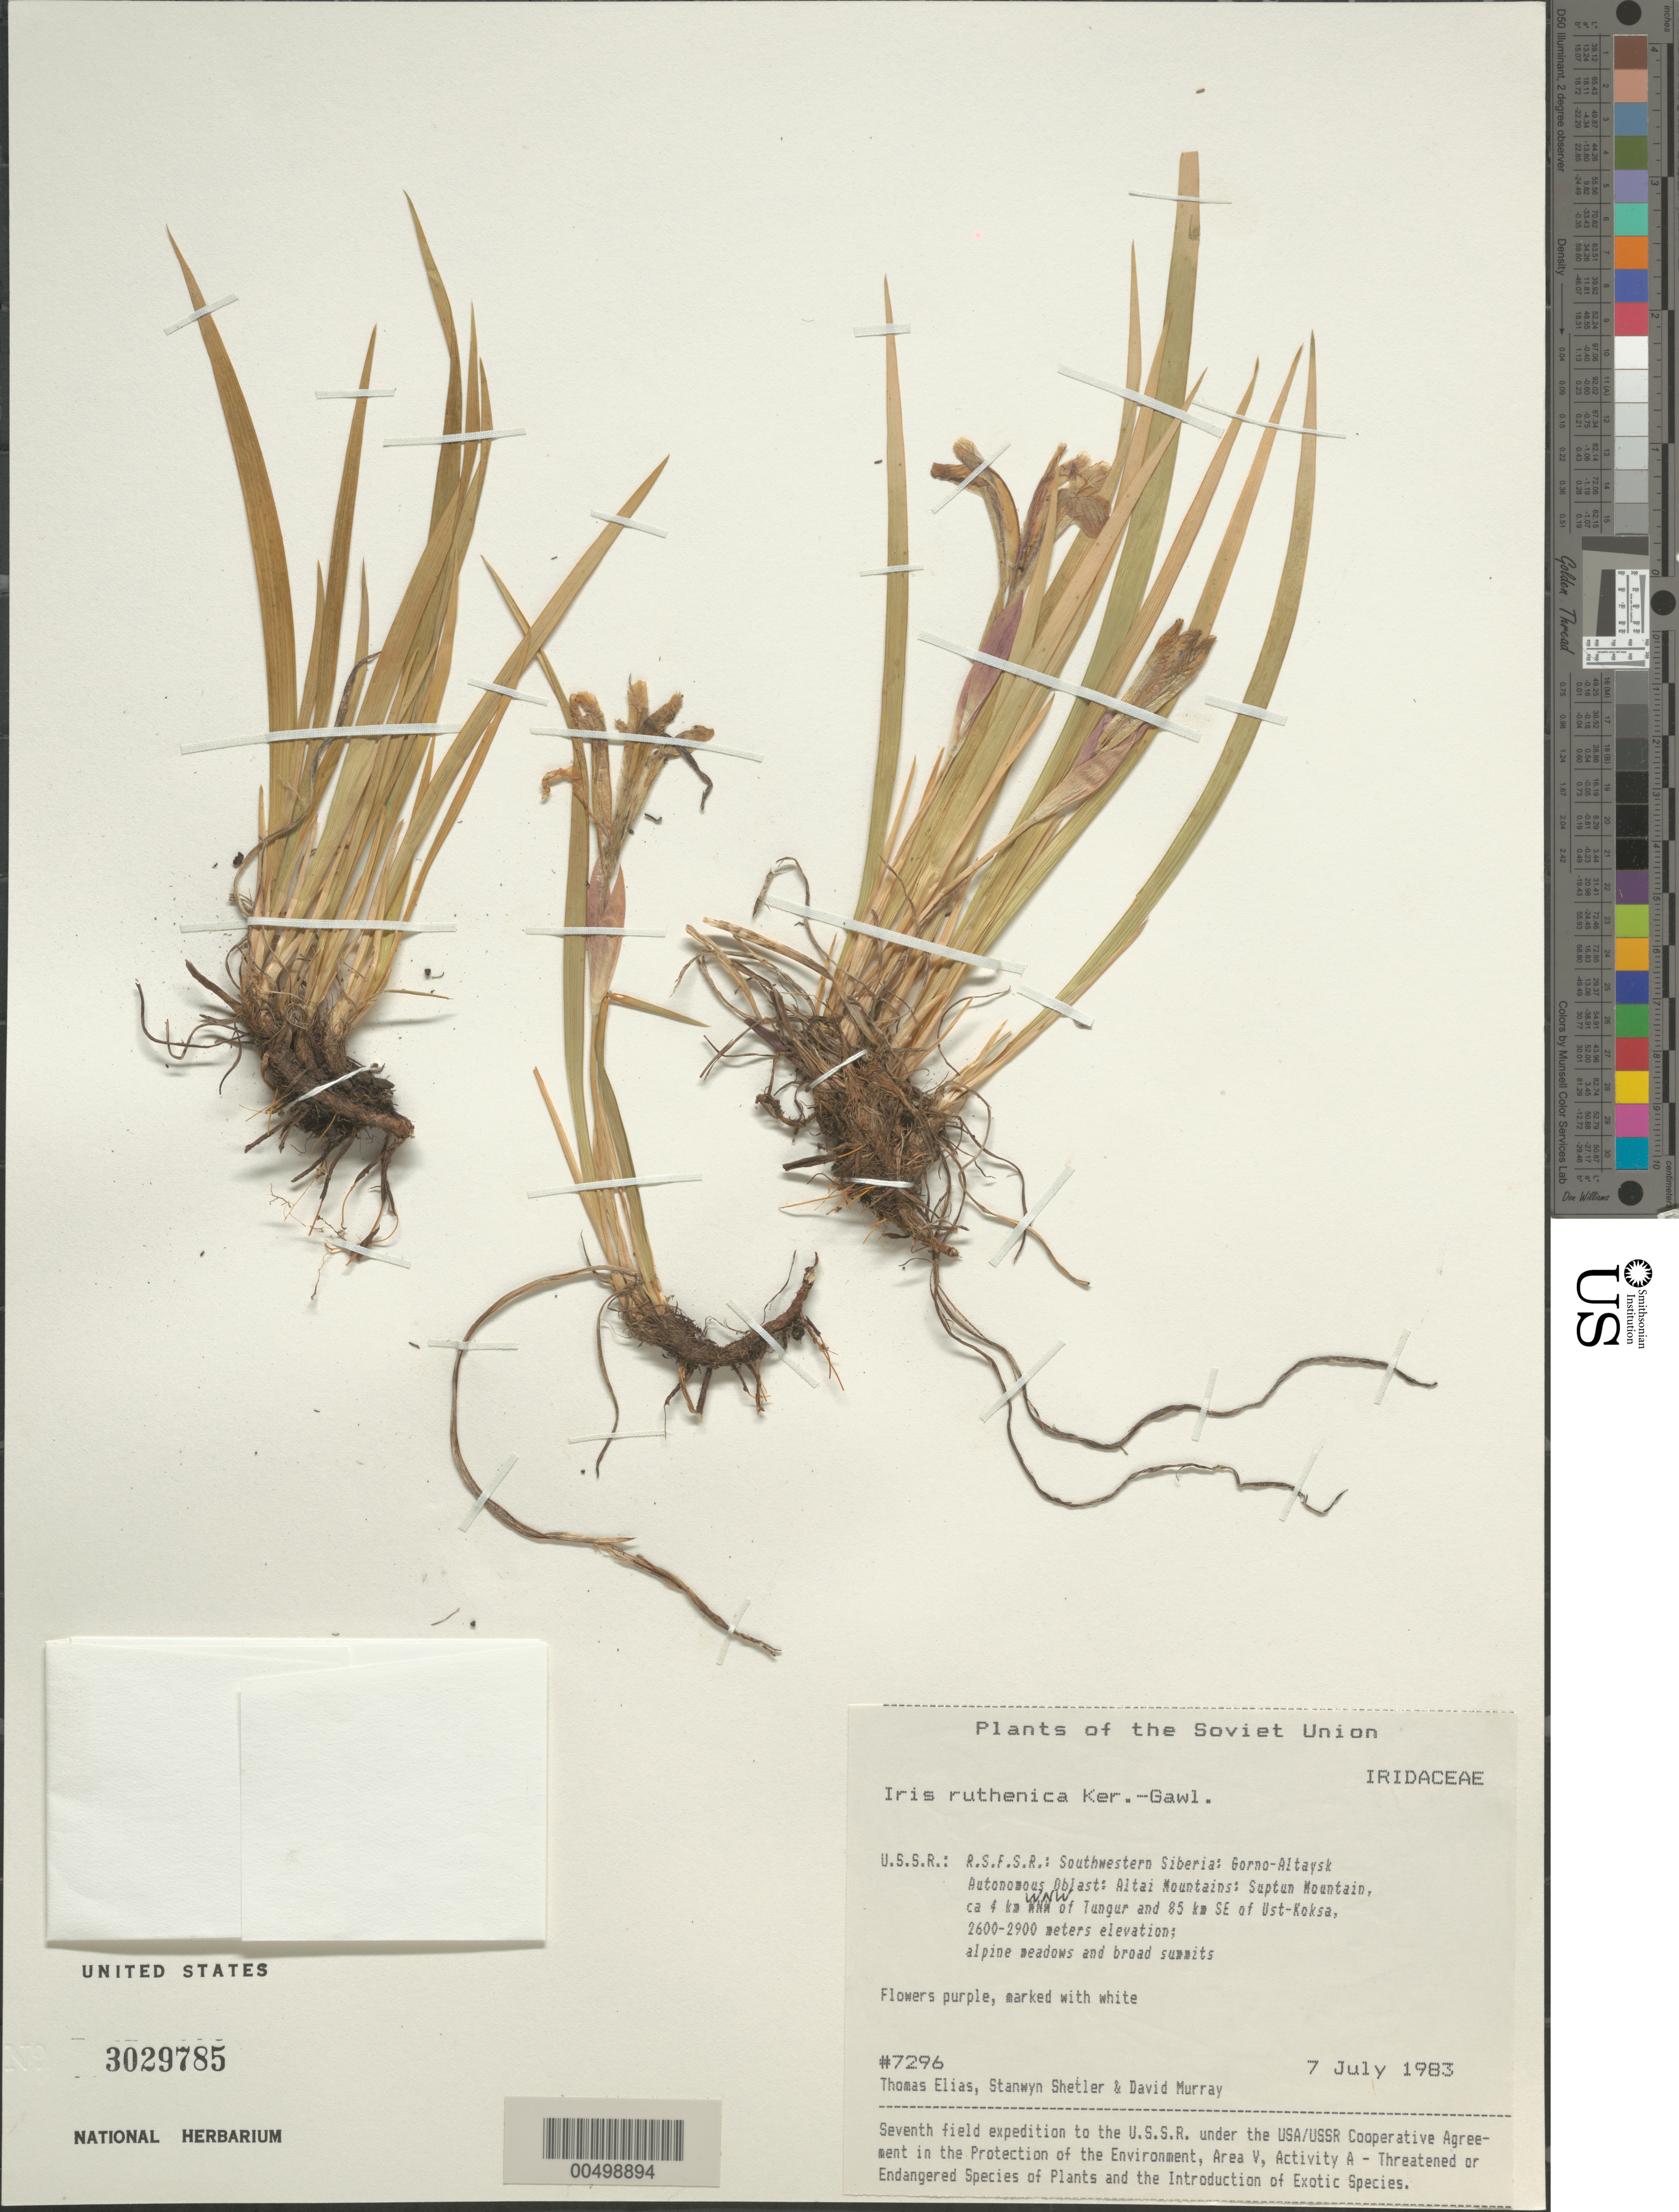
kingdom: Plantae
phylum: Tracheophyta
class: Liliopsida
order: Asparagales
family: Iridaceae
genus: Iris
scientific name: Iris ruthenica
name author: Ker Gawl.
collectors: T. Elias, S. Shetler & D. F. Murray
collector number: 7296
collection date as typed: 07 Jul 1983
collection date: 1983-07-07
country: Russian Federation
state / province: Altai Republic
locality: Altai Mountains, Suptun Mountain, ca. 4 km WNW of Tungur and 85 km SE of Ust-Koksa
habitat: alpine meadows and broad summits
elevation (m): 2600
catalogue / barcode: US 3029785